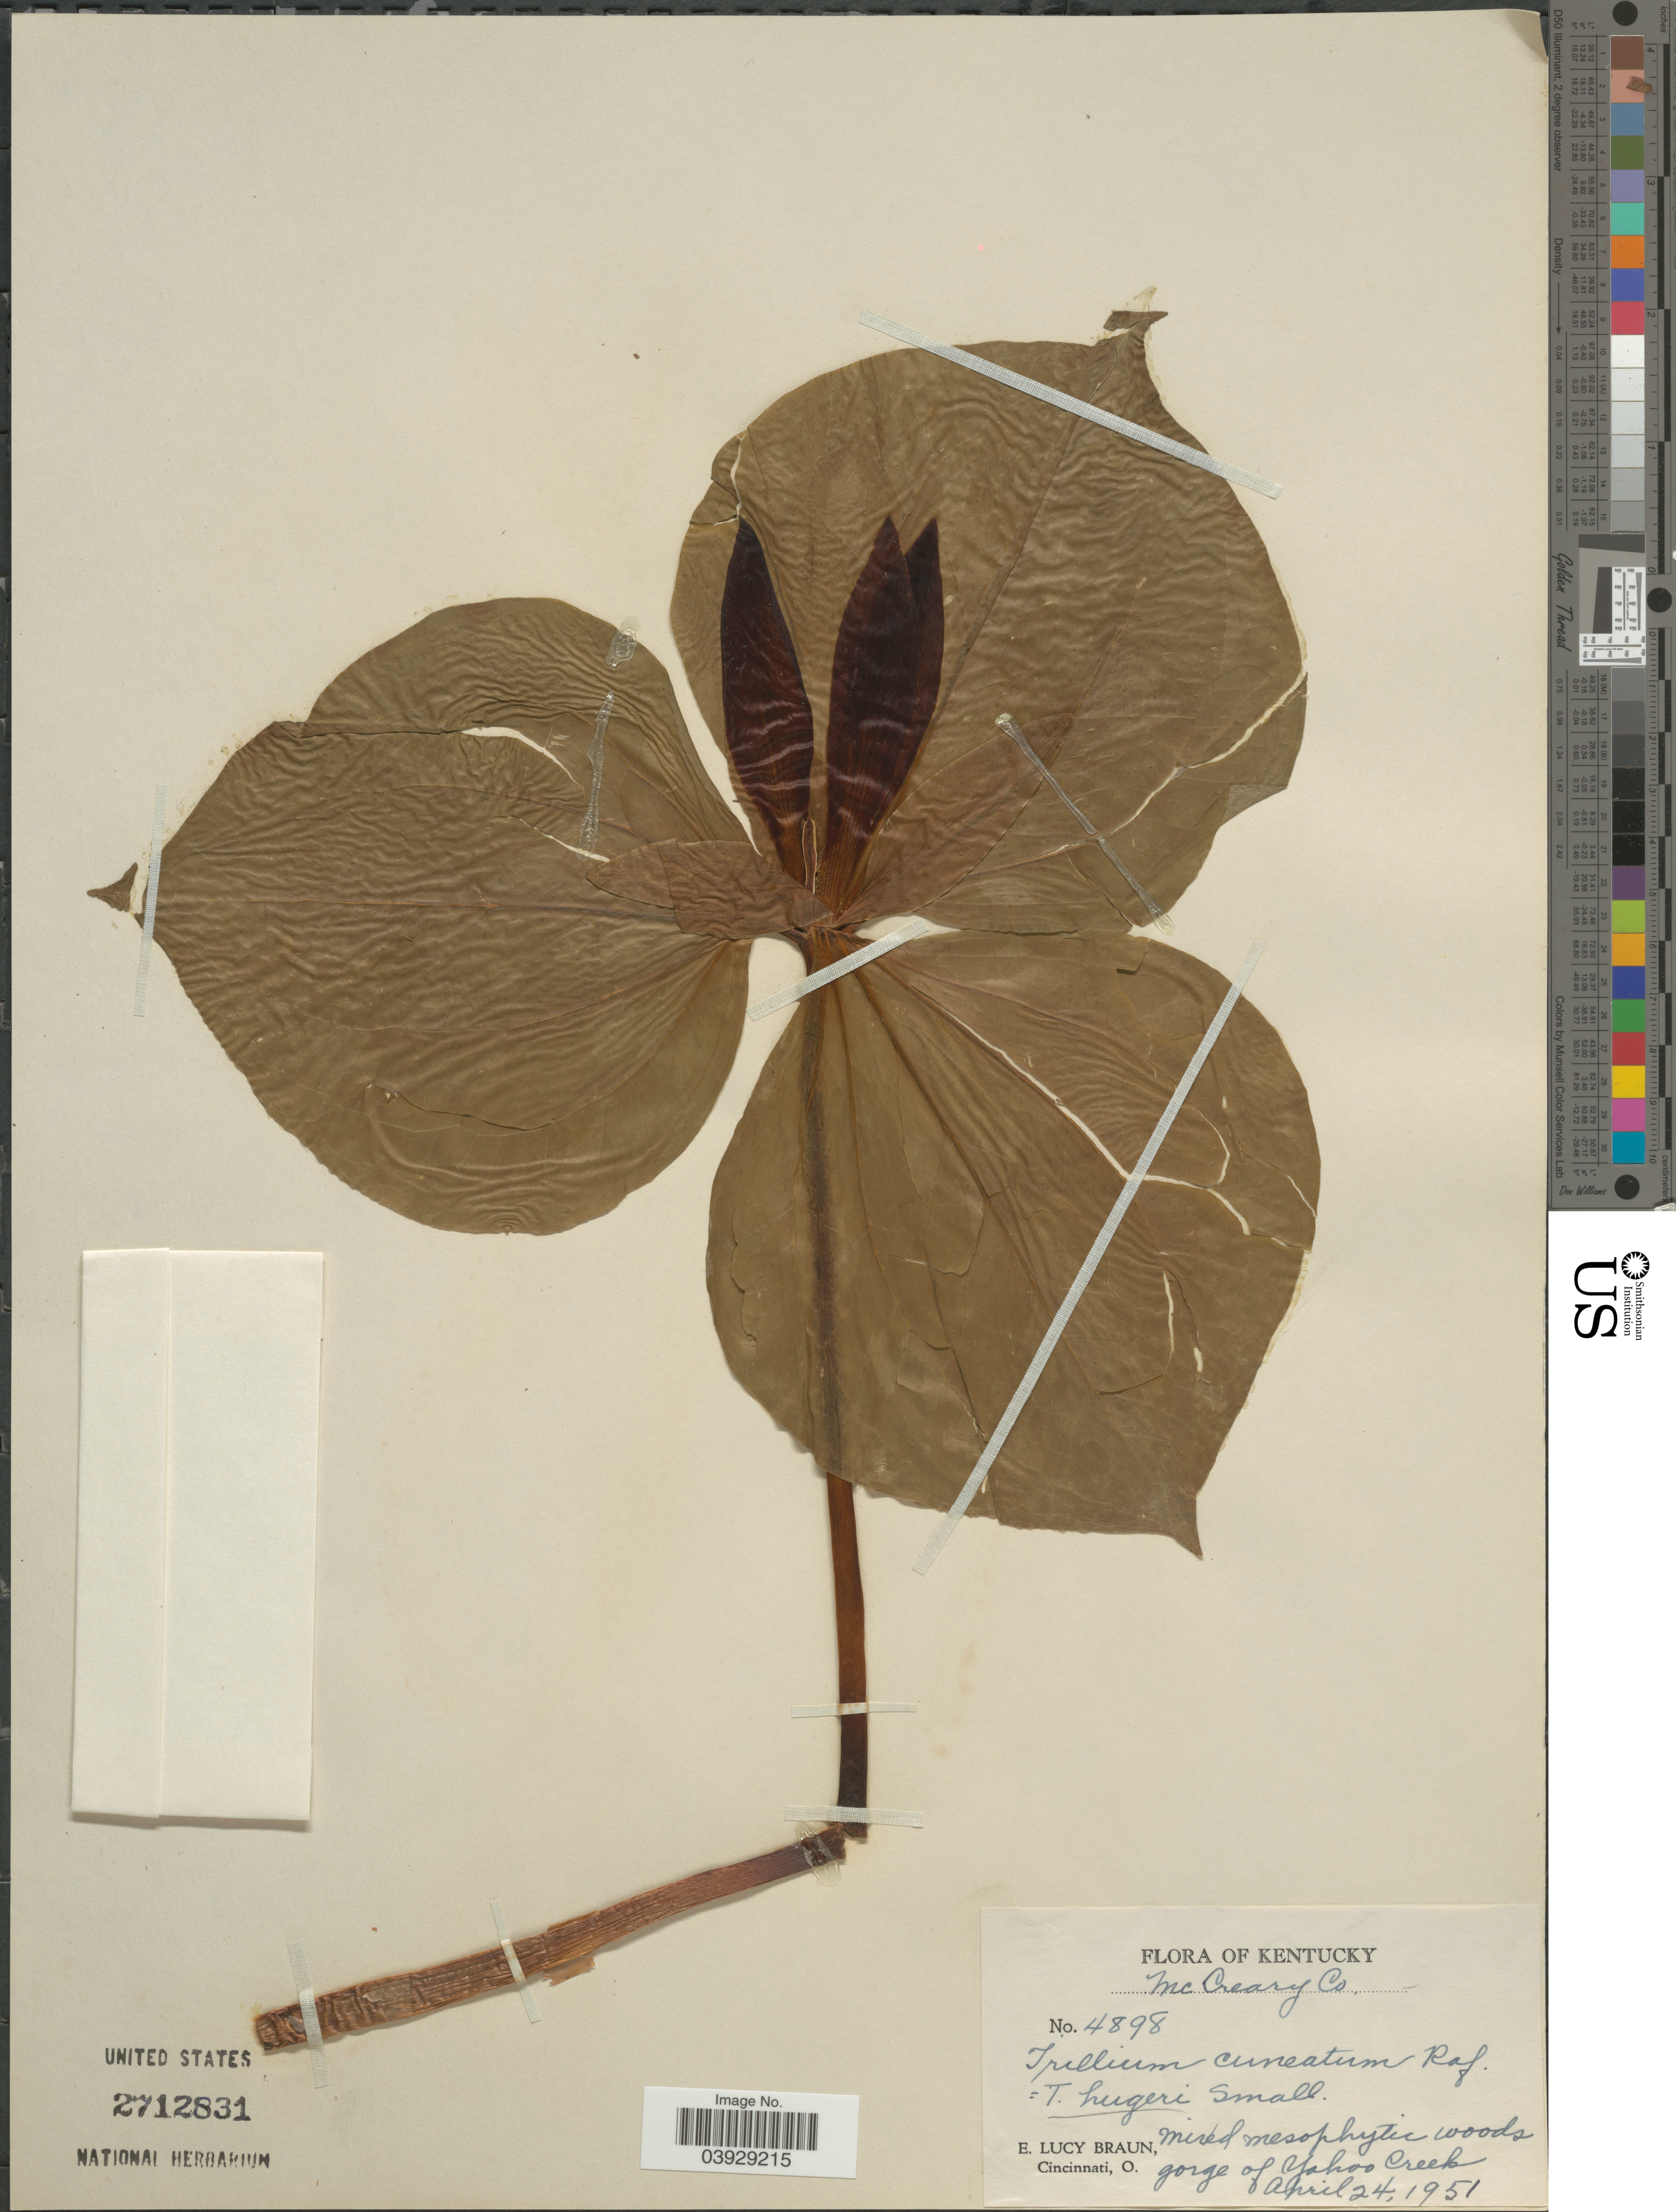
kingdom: Plantae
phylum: Tracheophyta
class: Liliopsida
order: Liliales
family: Melanthiaceae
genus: Trillium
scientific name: Trillium cuneatum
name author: Raf.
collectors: E. L. Braun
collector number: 4898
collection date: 1951-04-24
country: United States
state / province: Kentucky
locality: McCreary Co. Gorge of Yahoo Creek.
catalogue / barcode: US 2712831